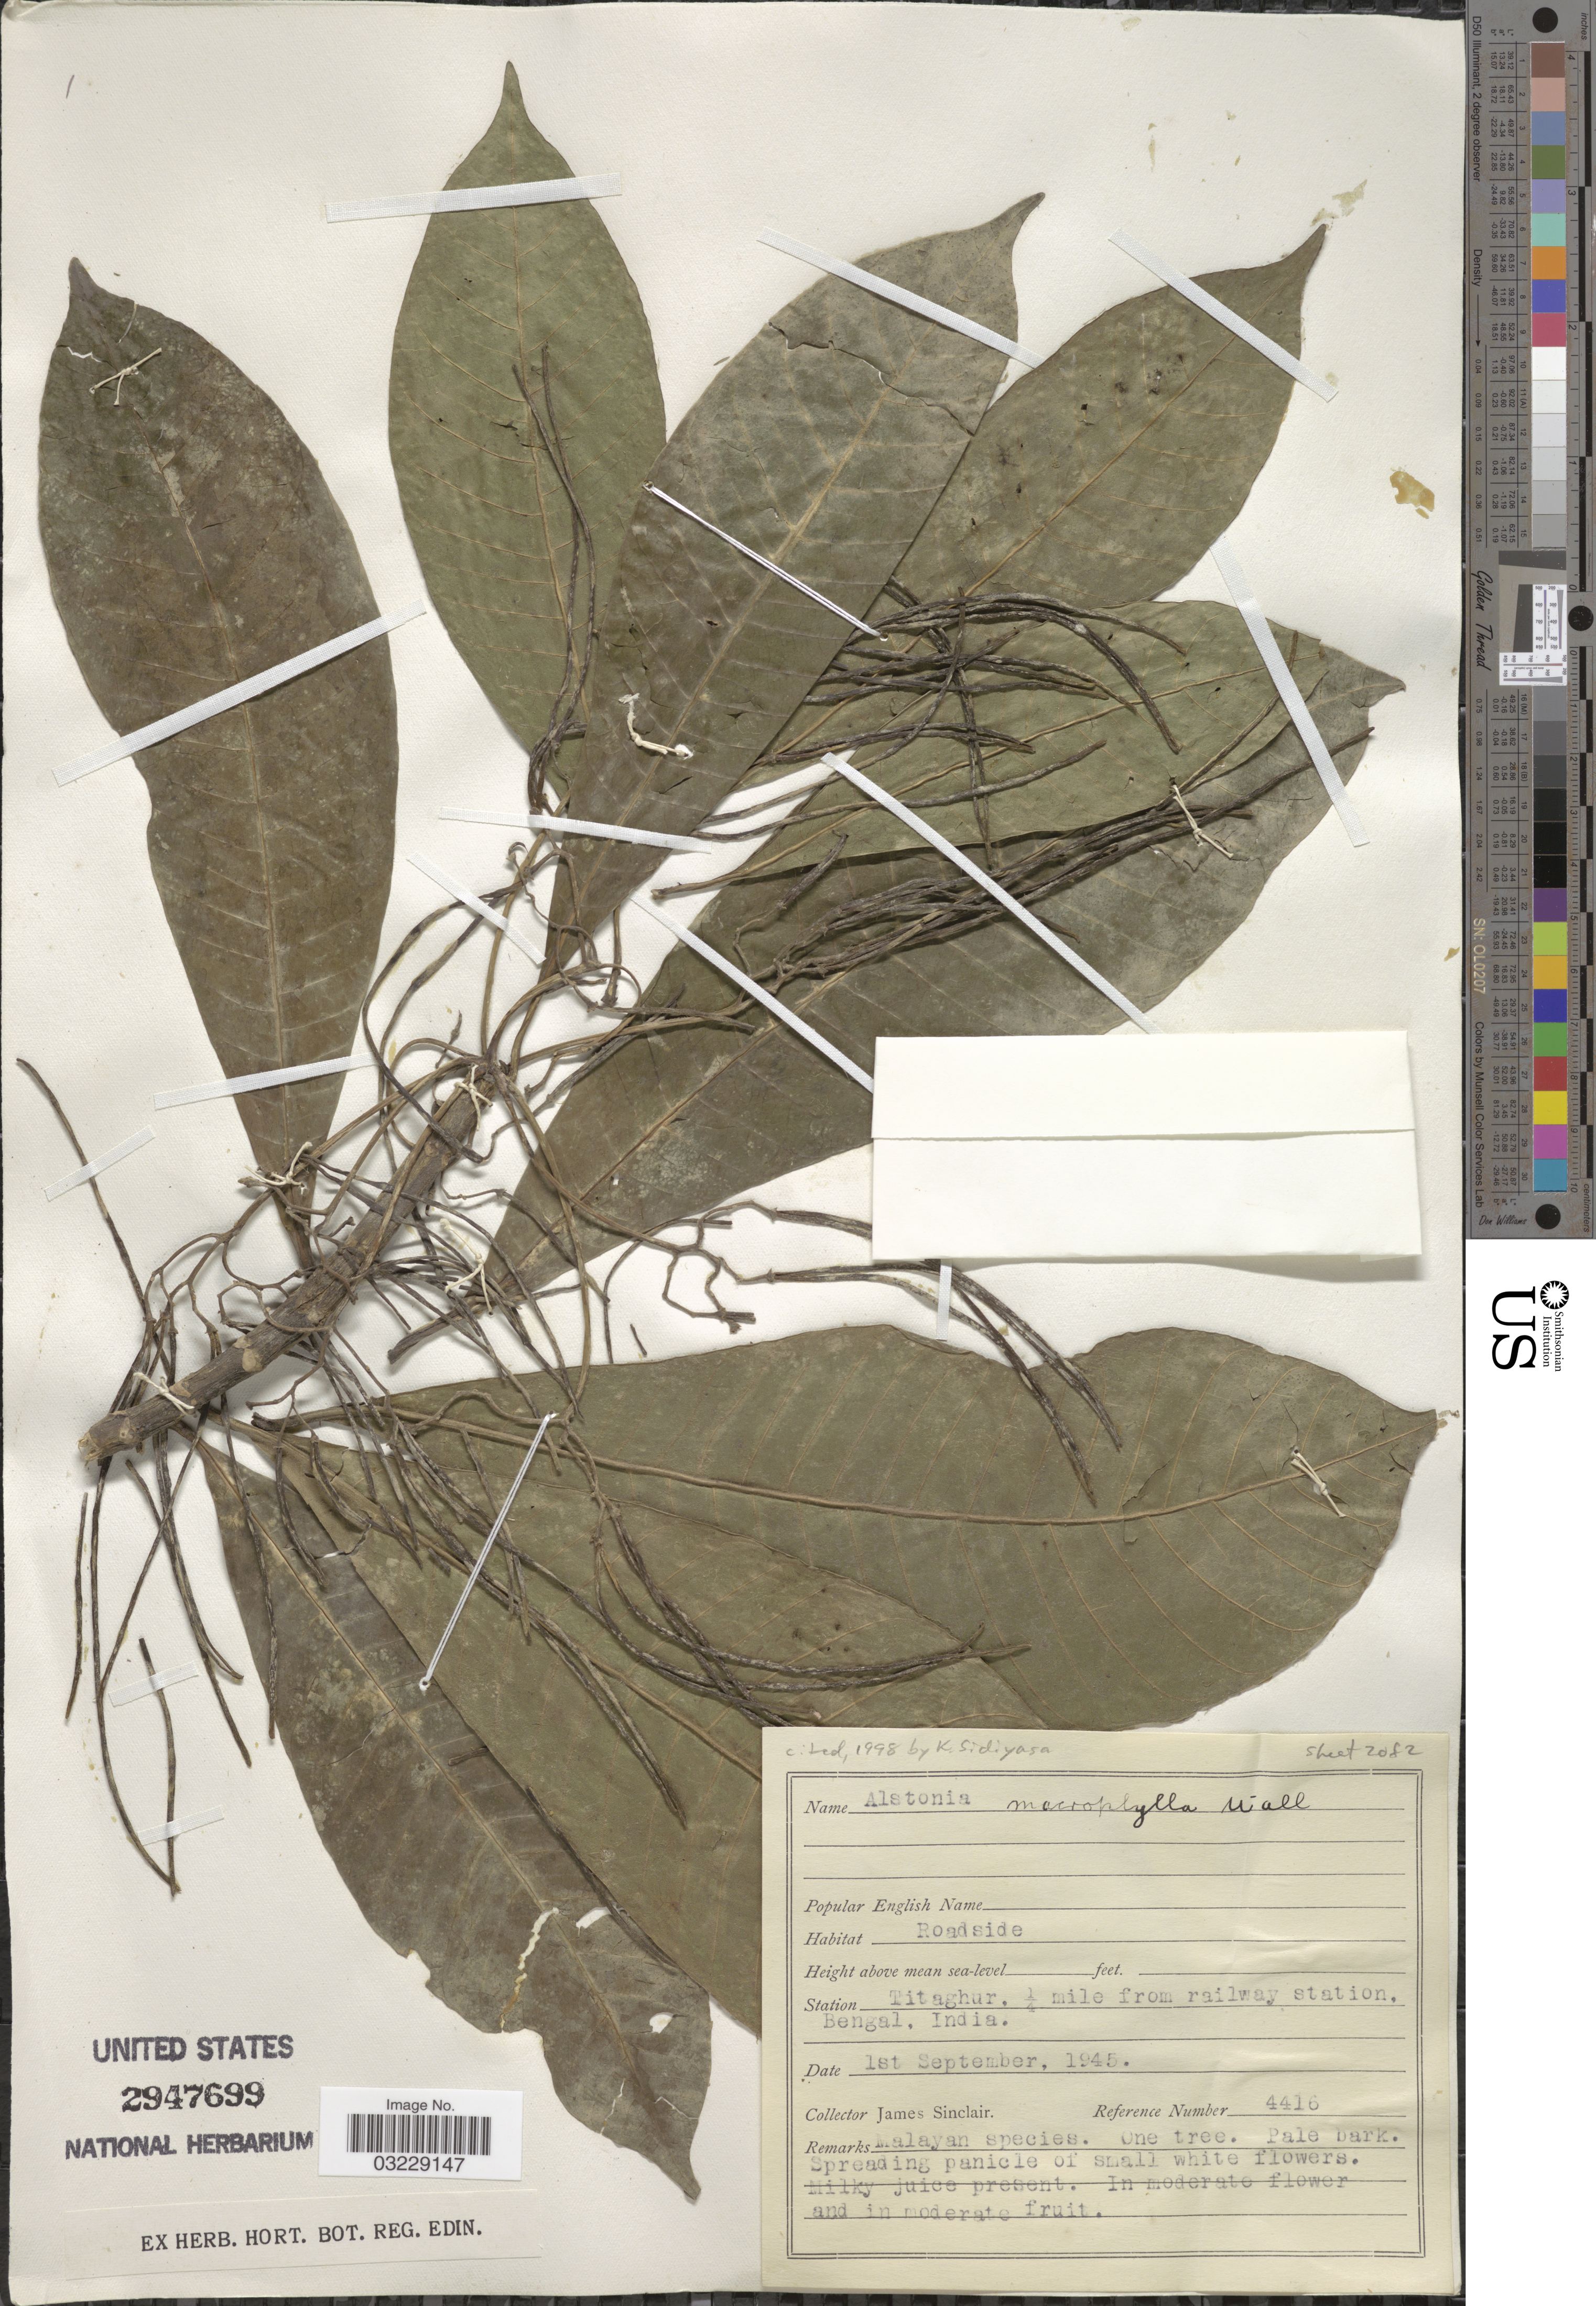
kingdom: Plantae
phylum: Tracheophyta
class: Magnoliopsida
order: Gentianales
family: Apocynaceae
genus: Alstonia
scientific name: Alstonia macrophylla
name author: Wall. ex G. Don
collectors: J. Sinclair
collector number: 4416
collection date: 1945-09-01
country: India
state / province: West Bengal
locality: Station Titaghur, ¼ mile from railway station, Bengal.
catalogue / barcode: US 2947699